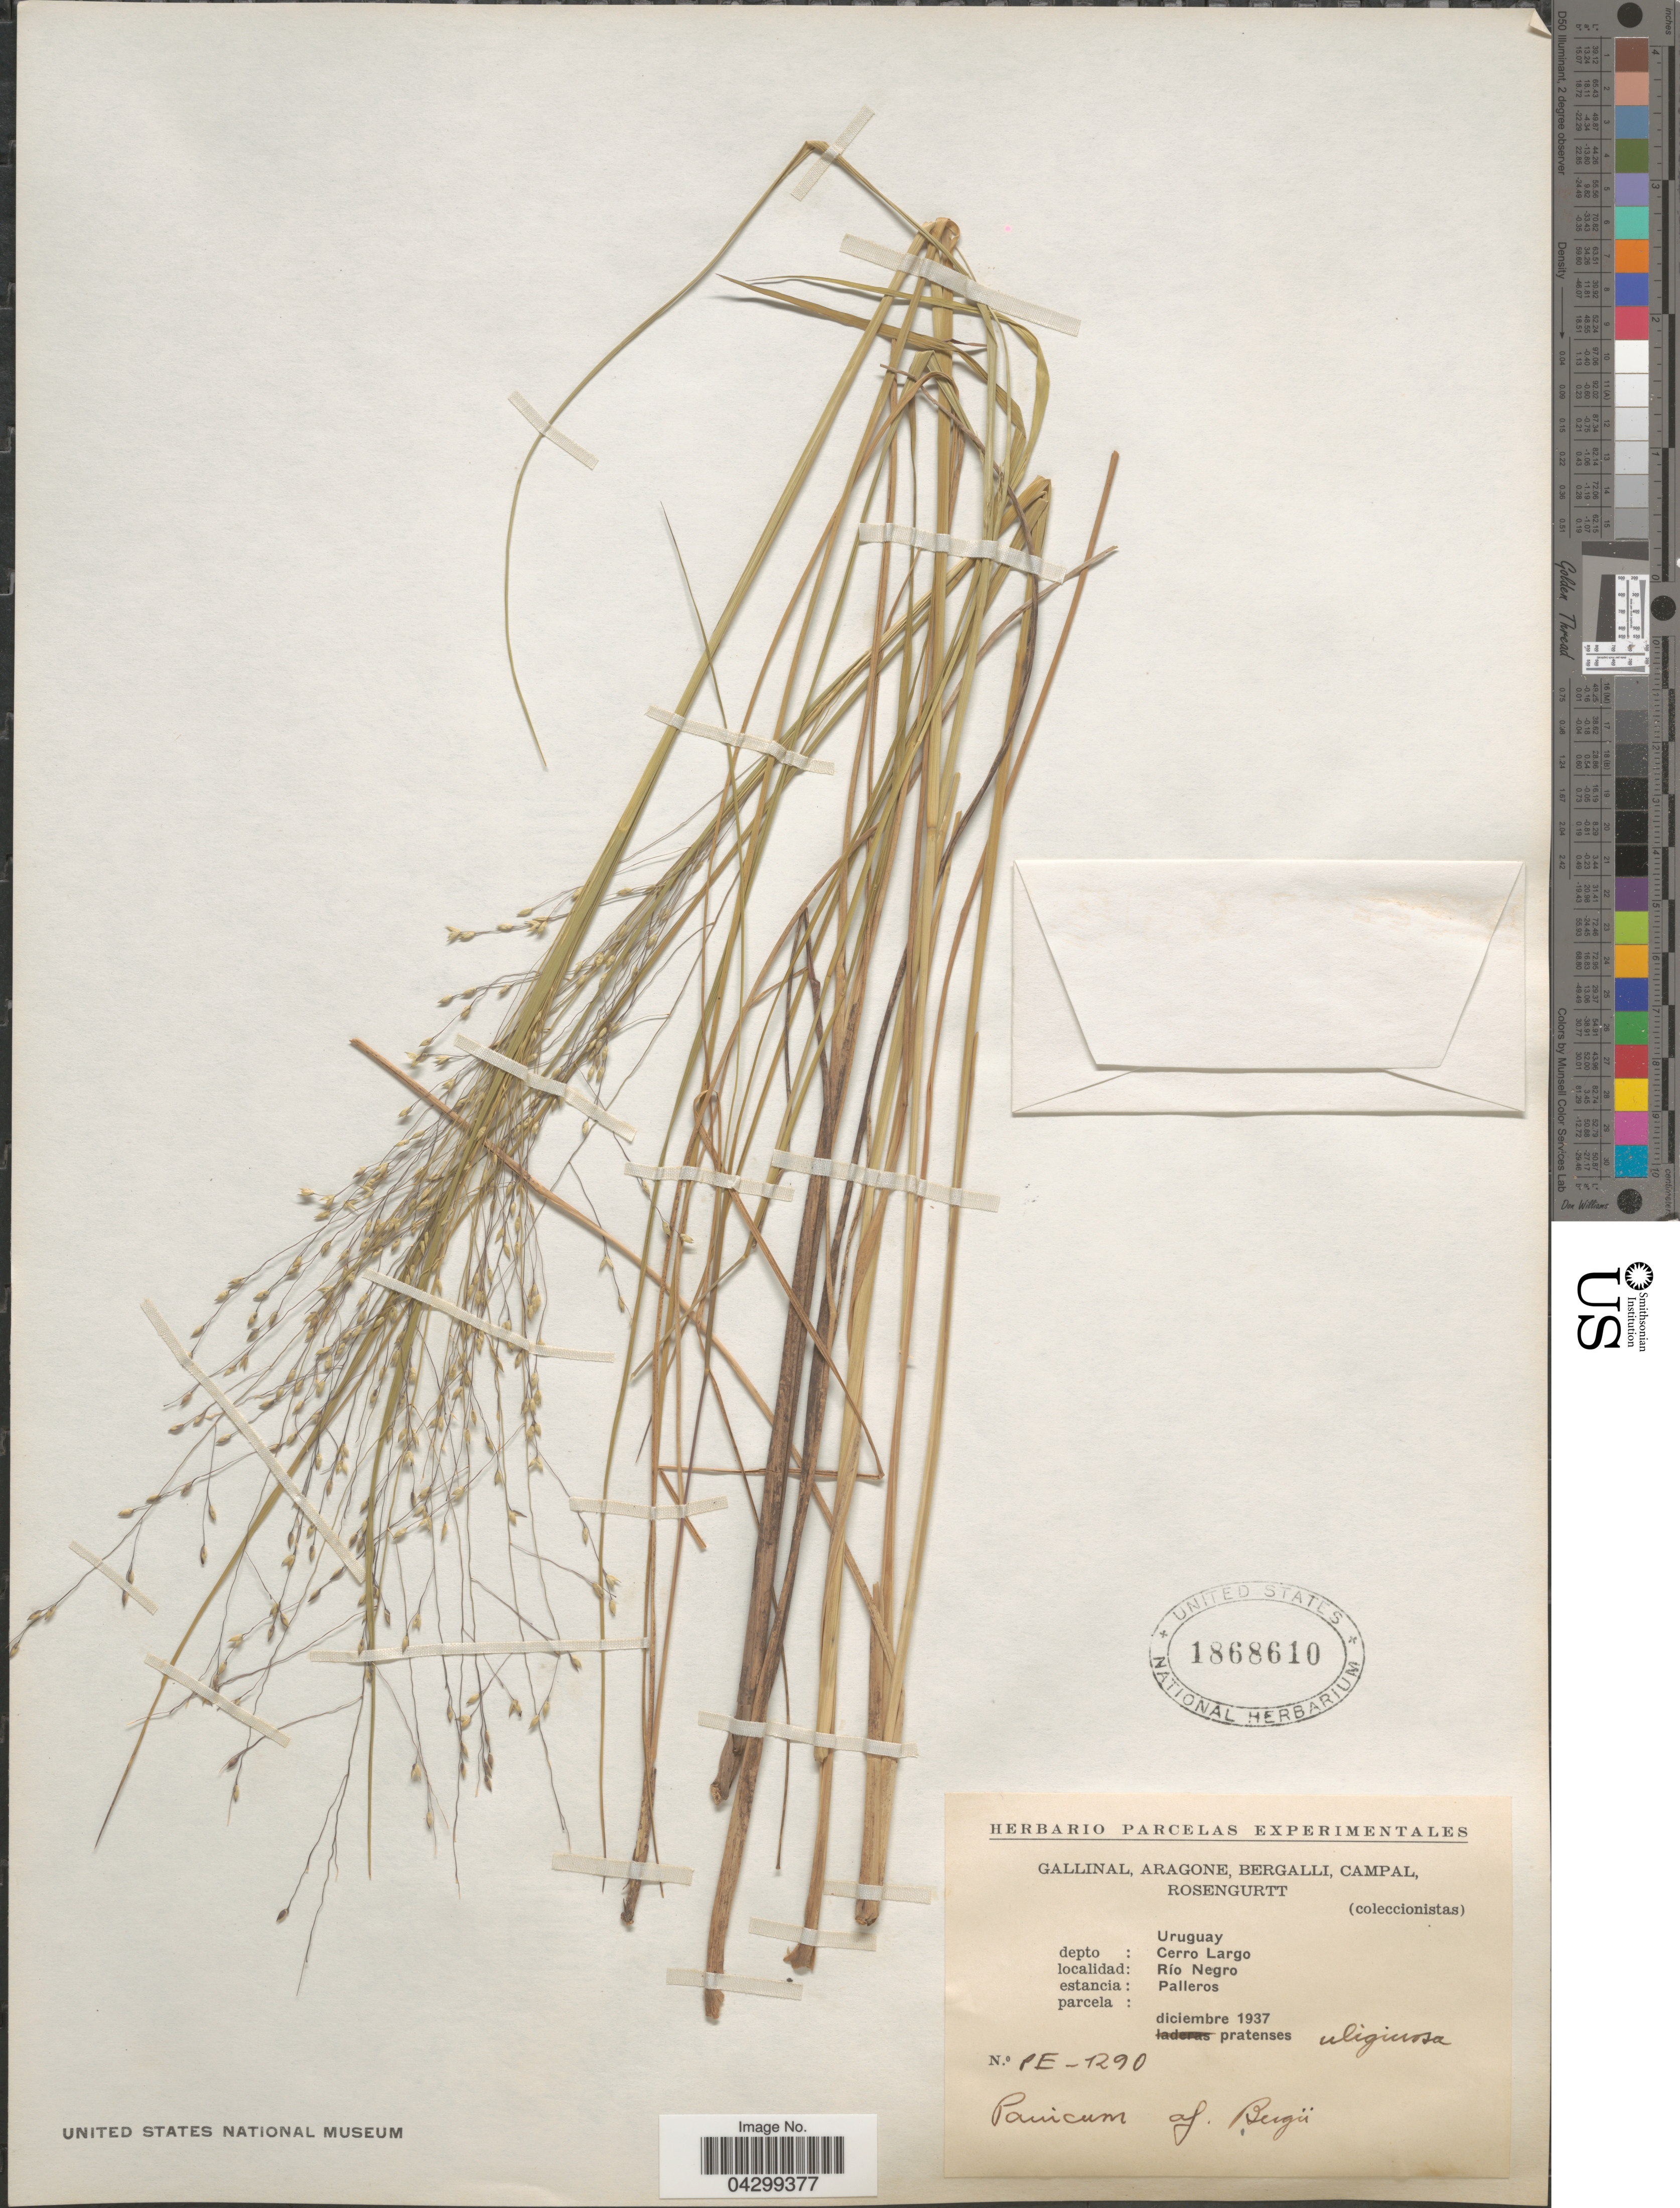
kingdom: Plantae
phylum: Tracheophyta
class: Liliopsida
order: Poales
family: Poaceae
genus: Panicum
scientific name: Panicum bergii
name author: Arechav.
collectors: -. Gallinal, -- Aragone, -- Bergalli, -- Campal & Rosengurtt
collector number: PE-1290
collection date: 1937-12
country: Uruguay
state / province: Cerro Largo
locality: Depto: Cerro Largo. Río Negro. Estancia: Palleros.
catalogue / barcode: US 1868610